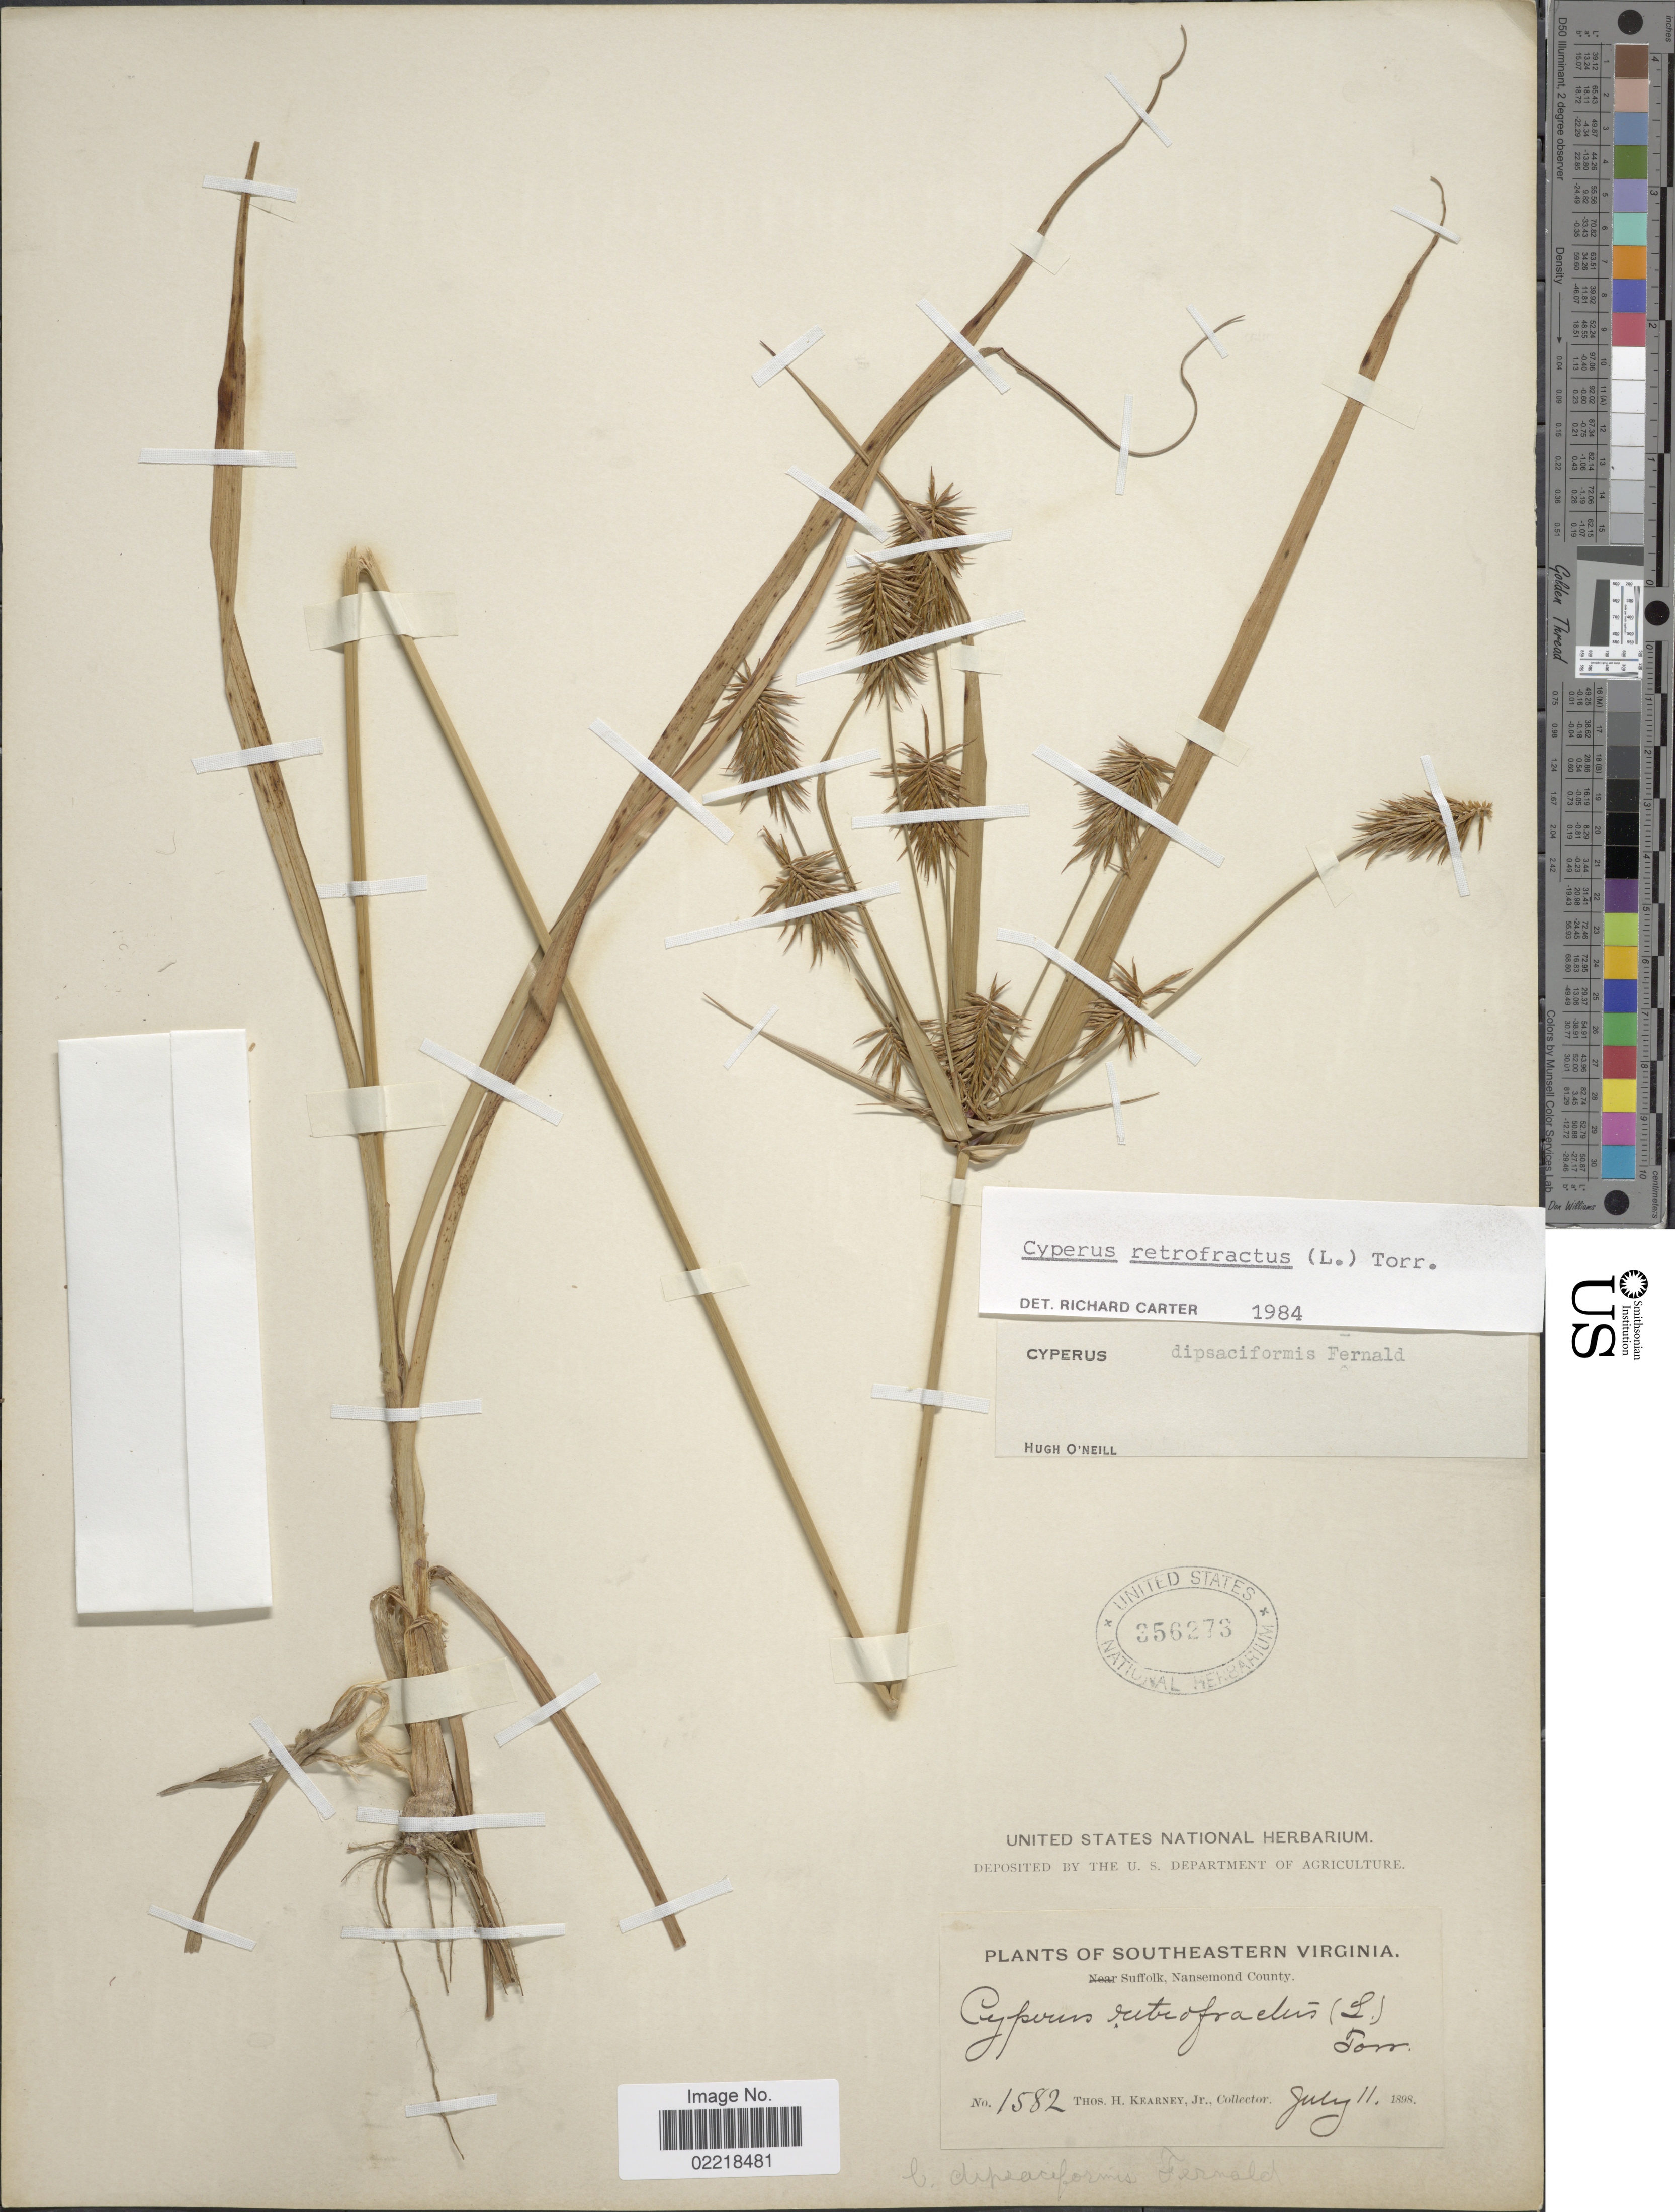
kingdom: Plantae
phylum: Tracheophyta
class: Liliopsida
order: Poales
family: Cyperaceae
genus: Cyperus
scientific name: Cyperus retrofractus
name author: (L.) Torr.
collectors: T. H. Kearney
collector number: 1582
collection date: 1898-07-11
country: United States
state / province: Virginia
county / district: City of Suffolk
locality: Southeastern Virginia, Suffolk, Nansemond County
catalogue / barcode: US 356273